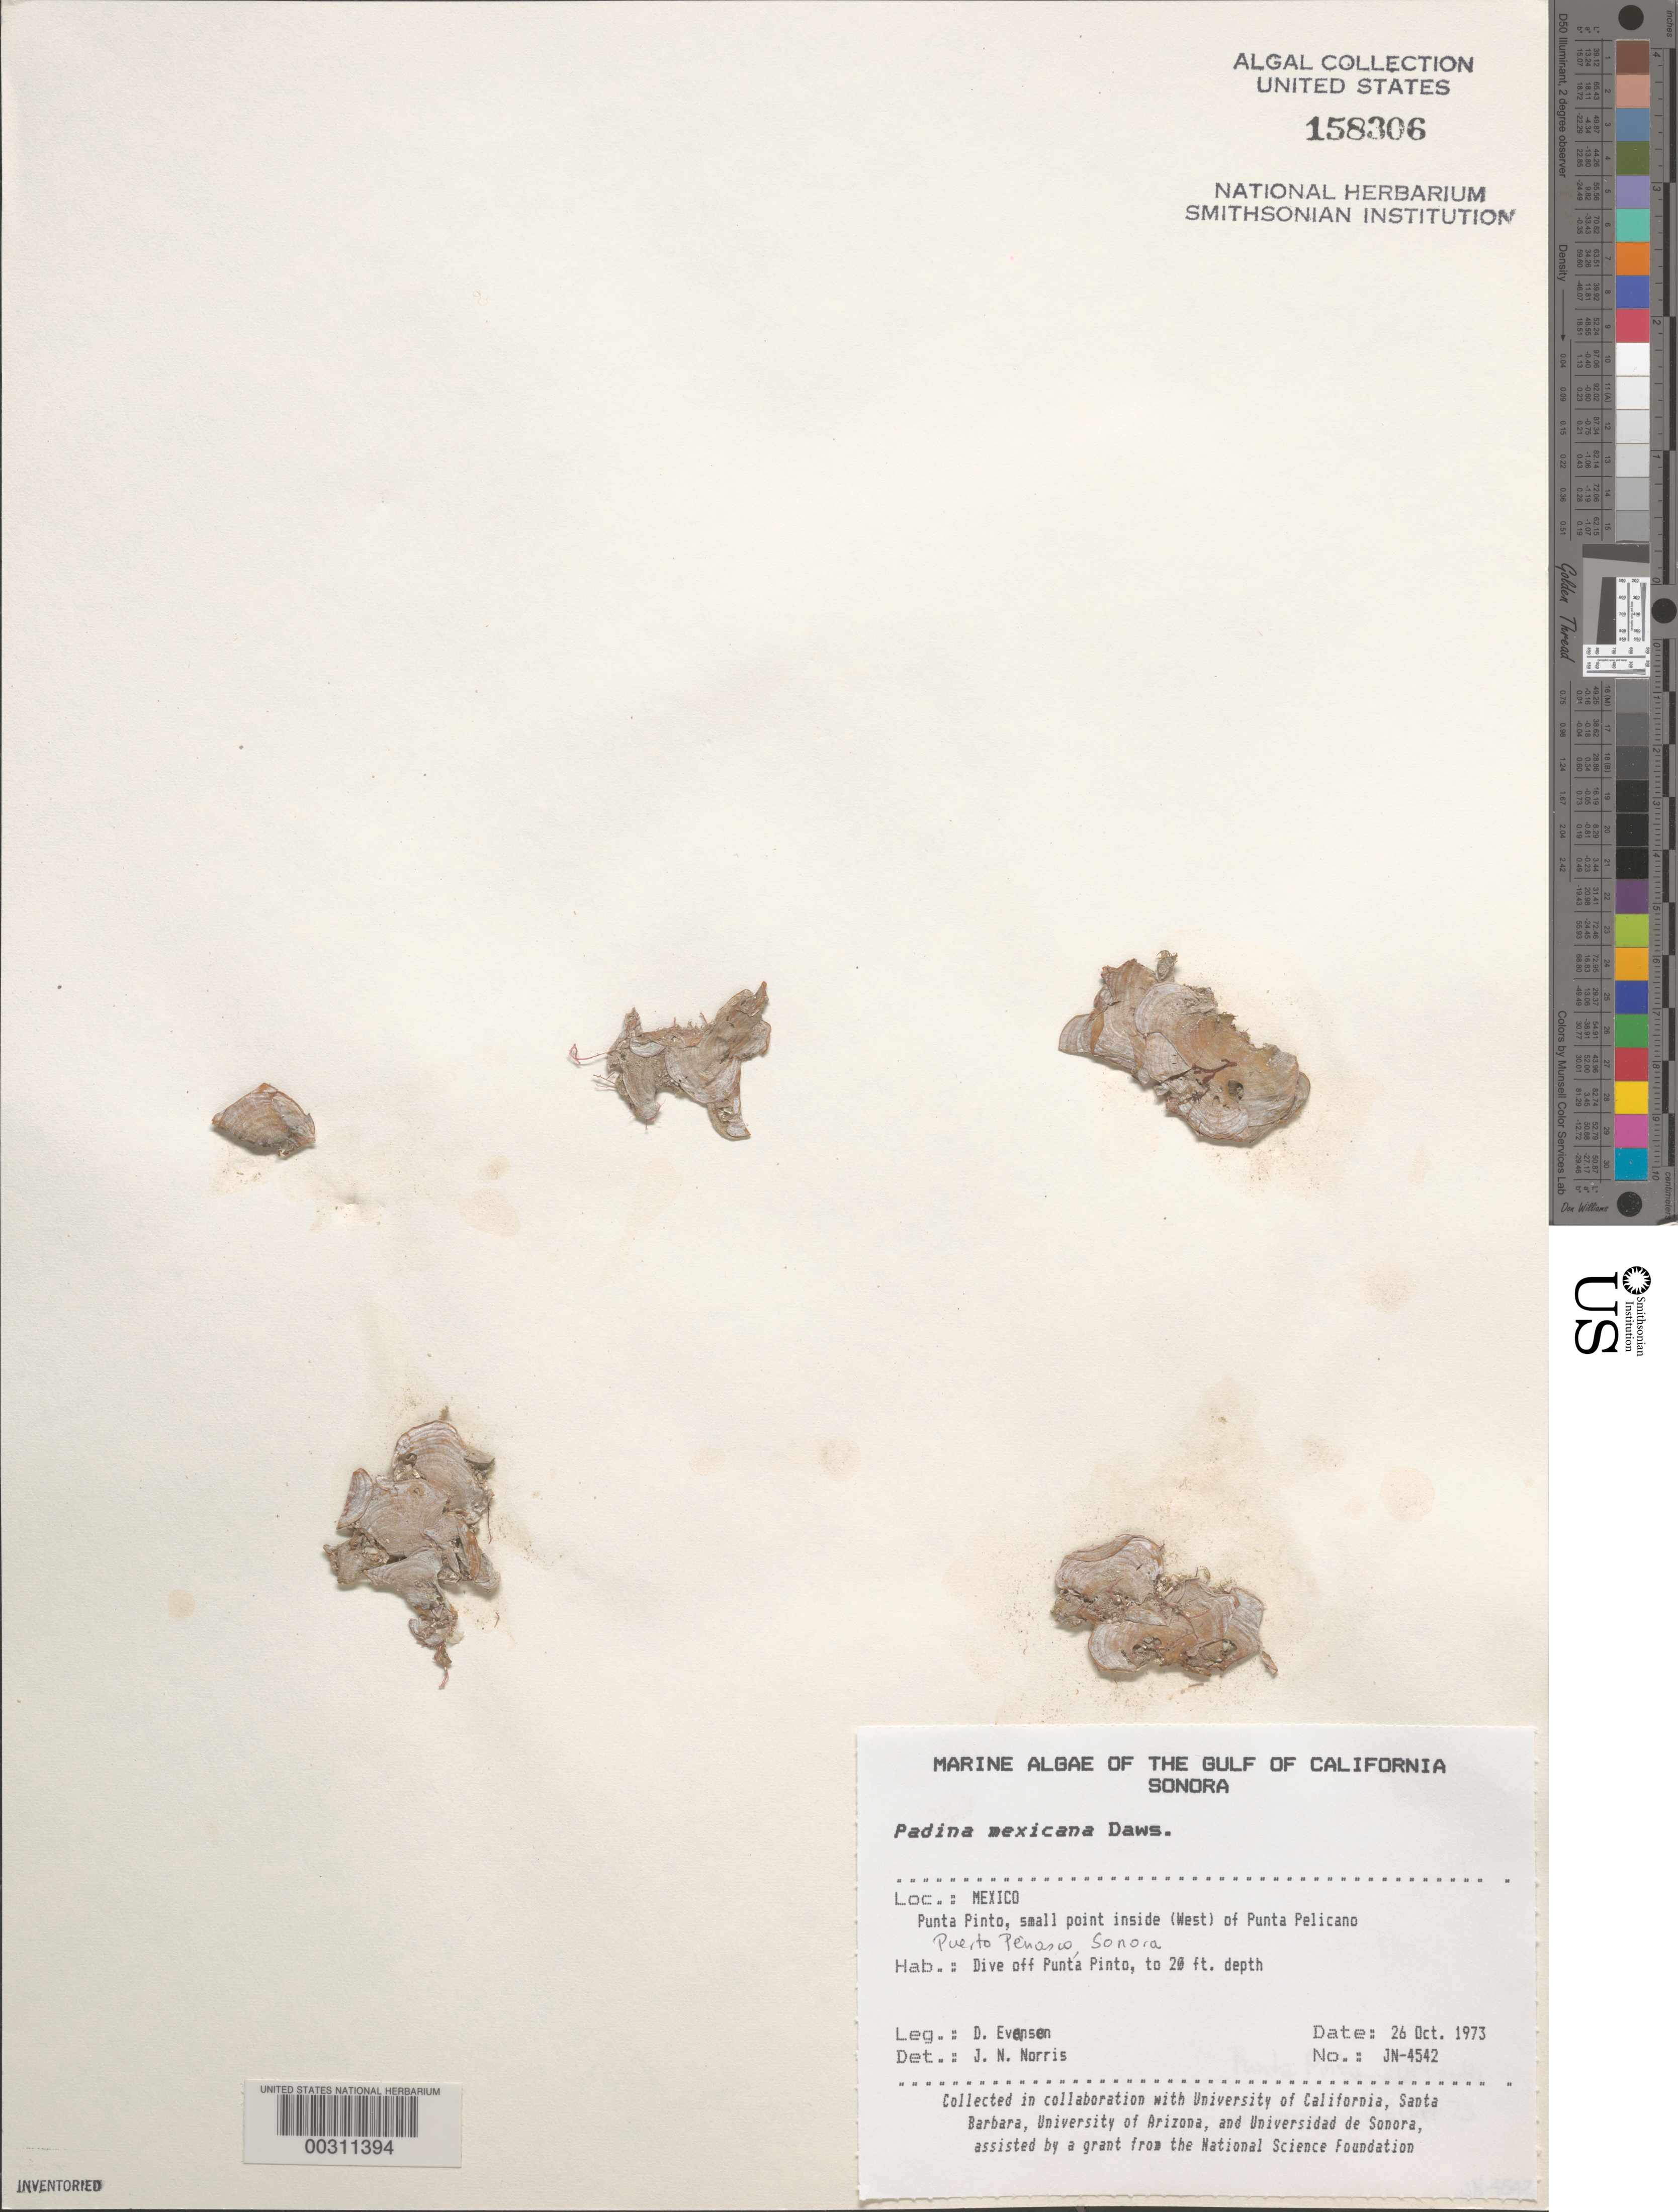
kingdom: Chromista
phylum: Ochrophyta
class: Phaeophyceae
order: Dictyotales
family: Dictyotaceae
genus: Padina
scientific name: Padina mexicana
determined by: Norris, James N.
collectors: D. Evensen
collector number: JN-4542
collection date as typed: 26 Oct 1973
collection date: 1973-10-26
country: Mexico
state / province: Sonora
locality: Punta Pinta, west of Punta Pelicano, Puerto Penasco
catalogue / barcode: US 158306